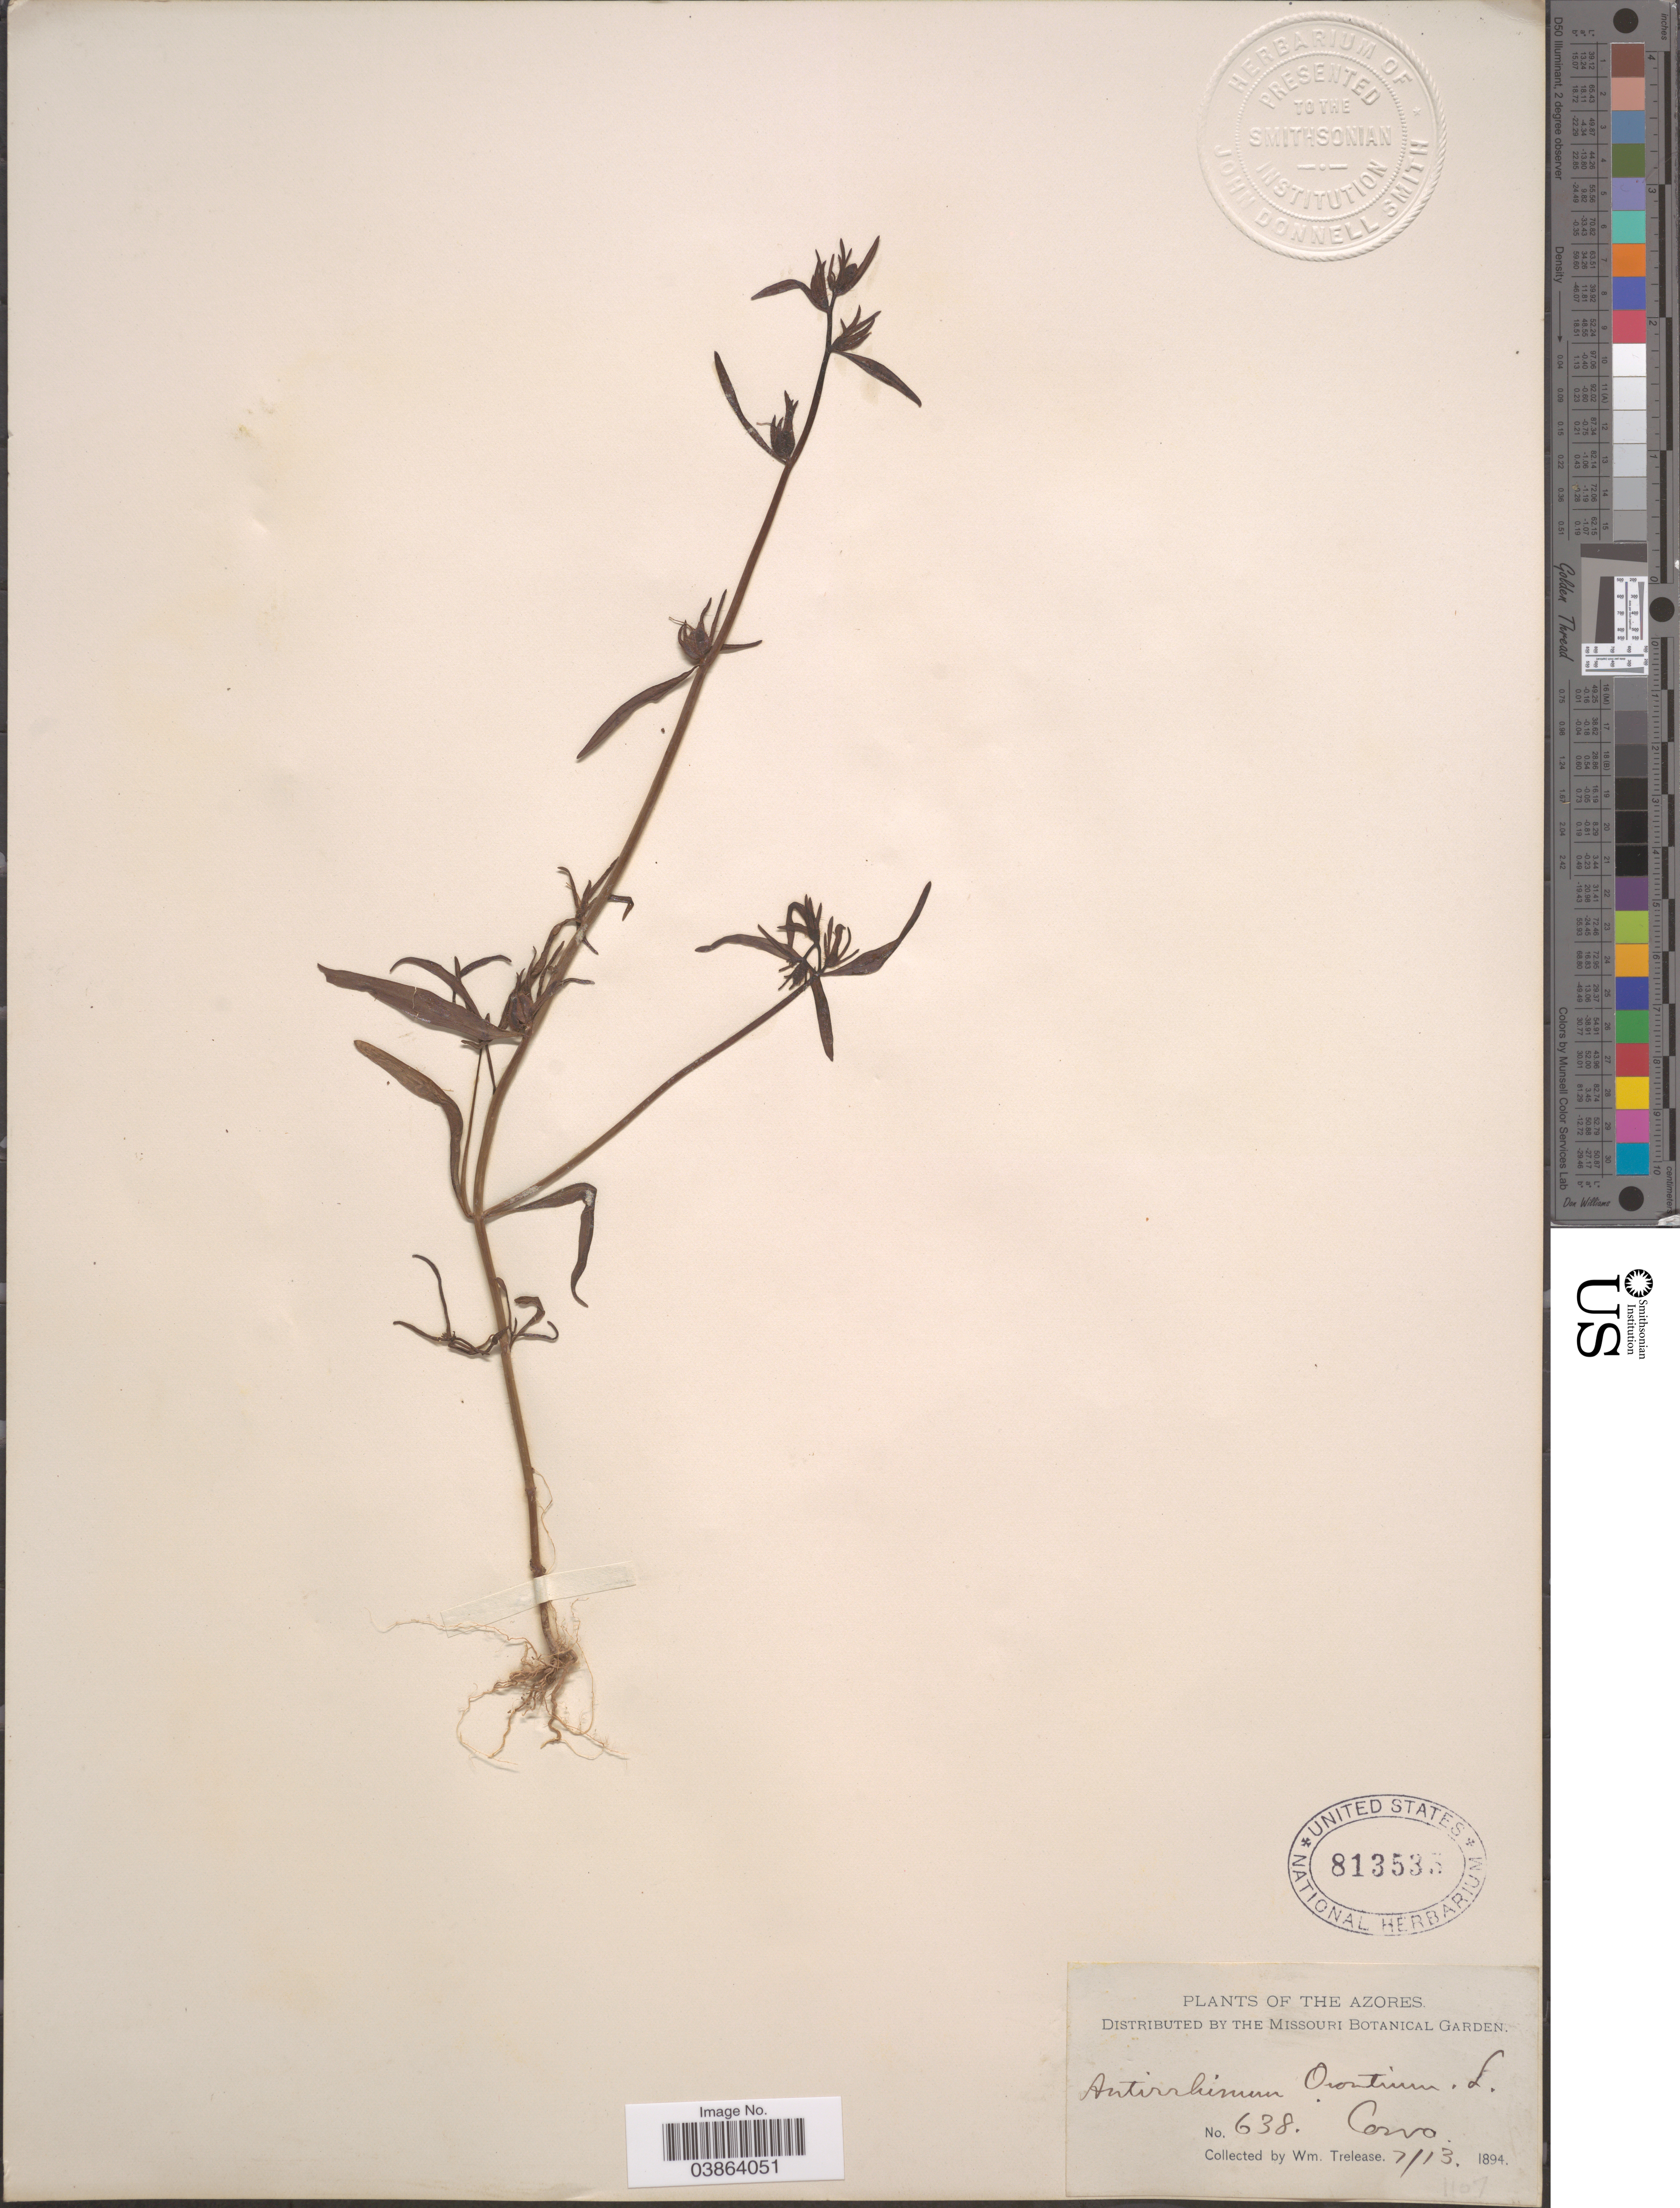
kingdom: Plantae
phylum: Tracheophyta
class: Magnoliopsida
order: Lamiales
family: Plantaginaceae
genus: Antirrhinum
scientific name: Antirrhinum orontium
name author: L.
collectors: W. Trelease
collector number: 638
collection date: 1894-07-13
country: Portugal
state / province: Azores (Aut. Reg.)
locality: Cervo.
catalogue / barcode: US 813535